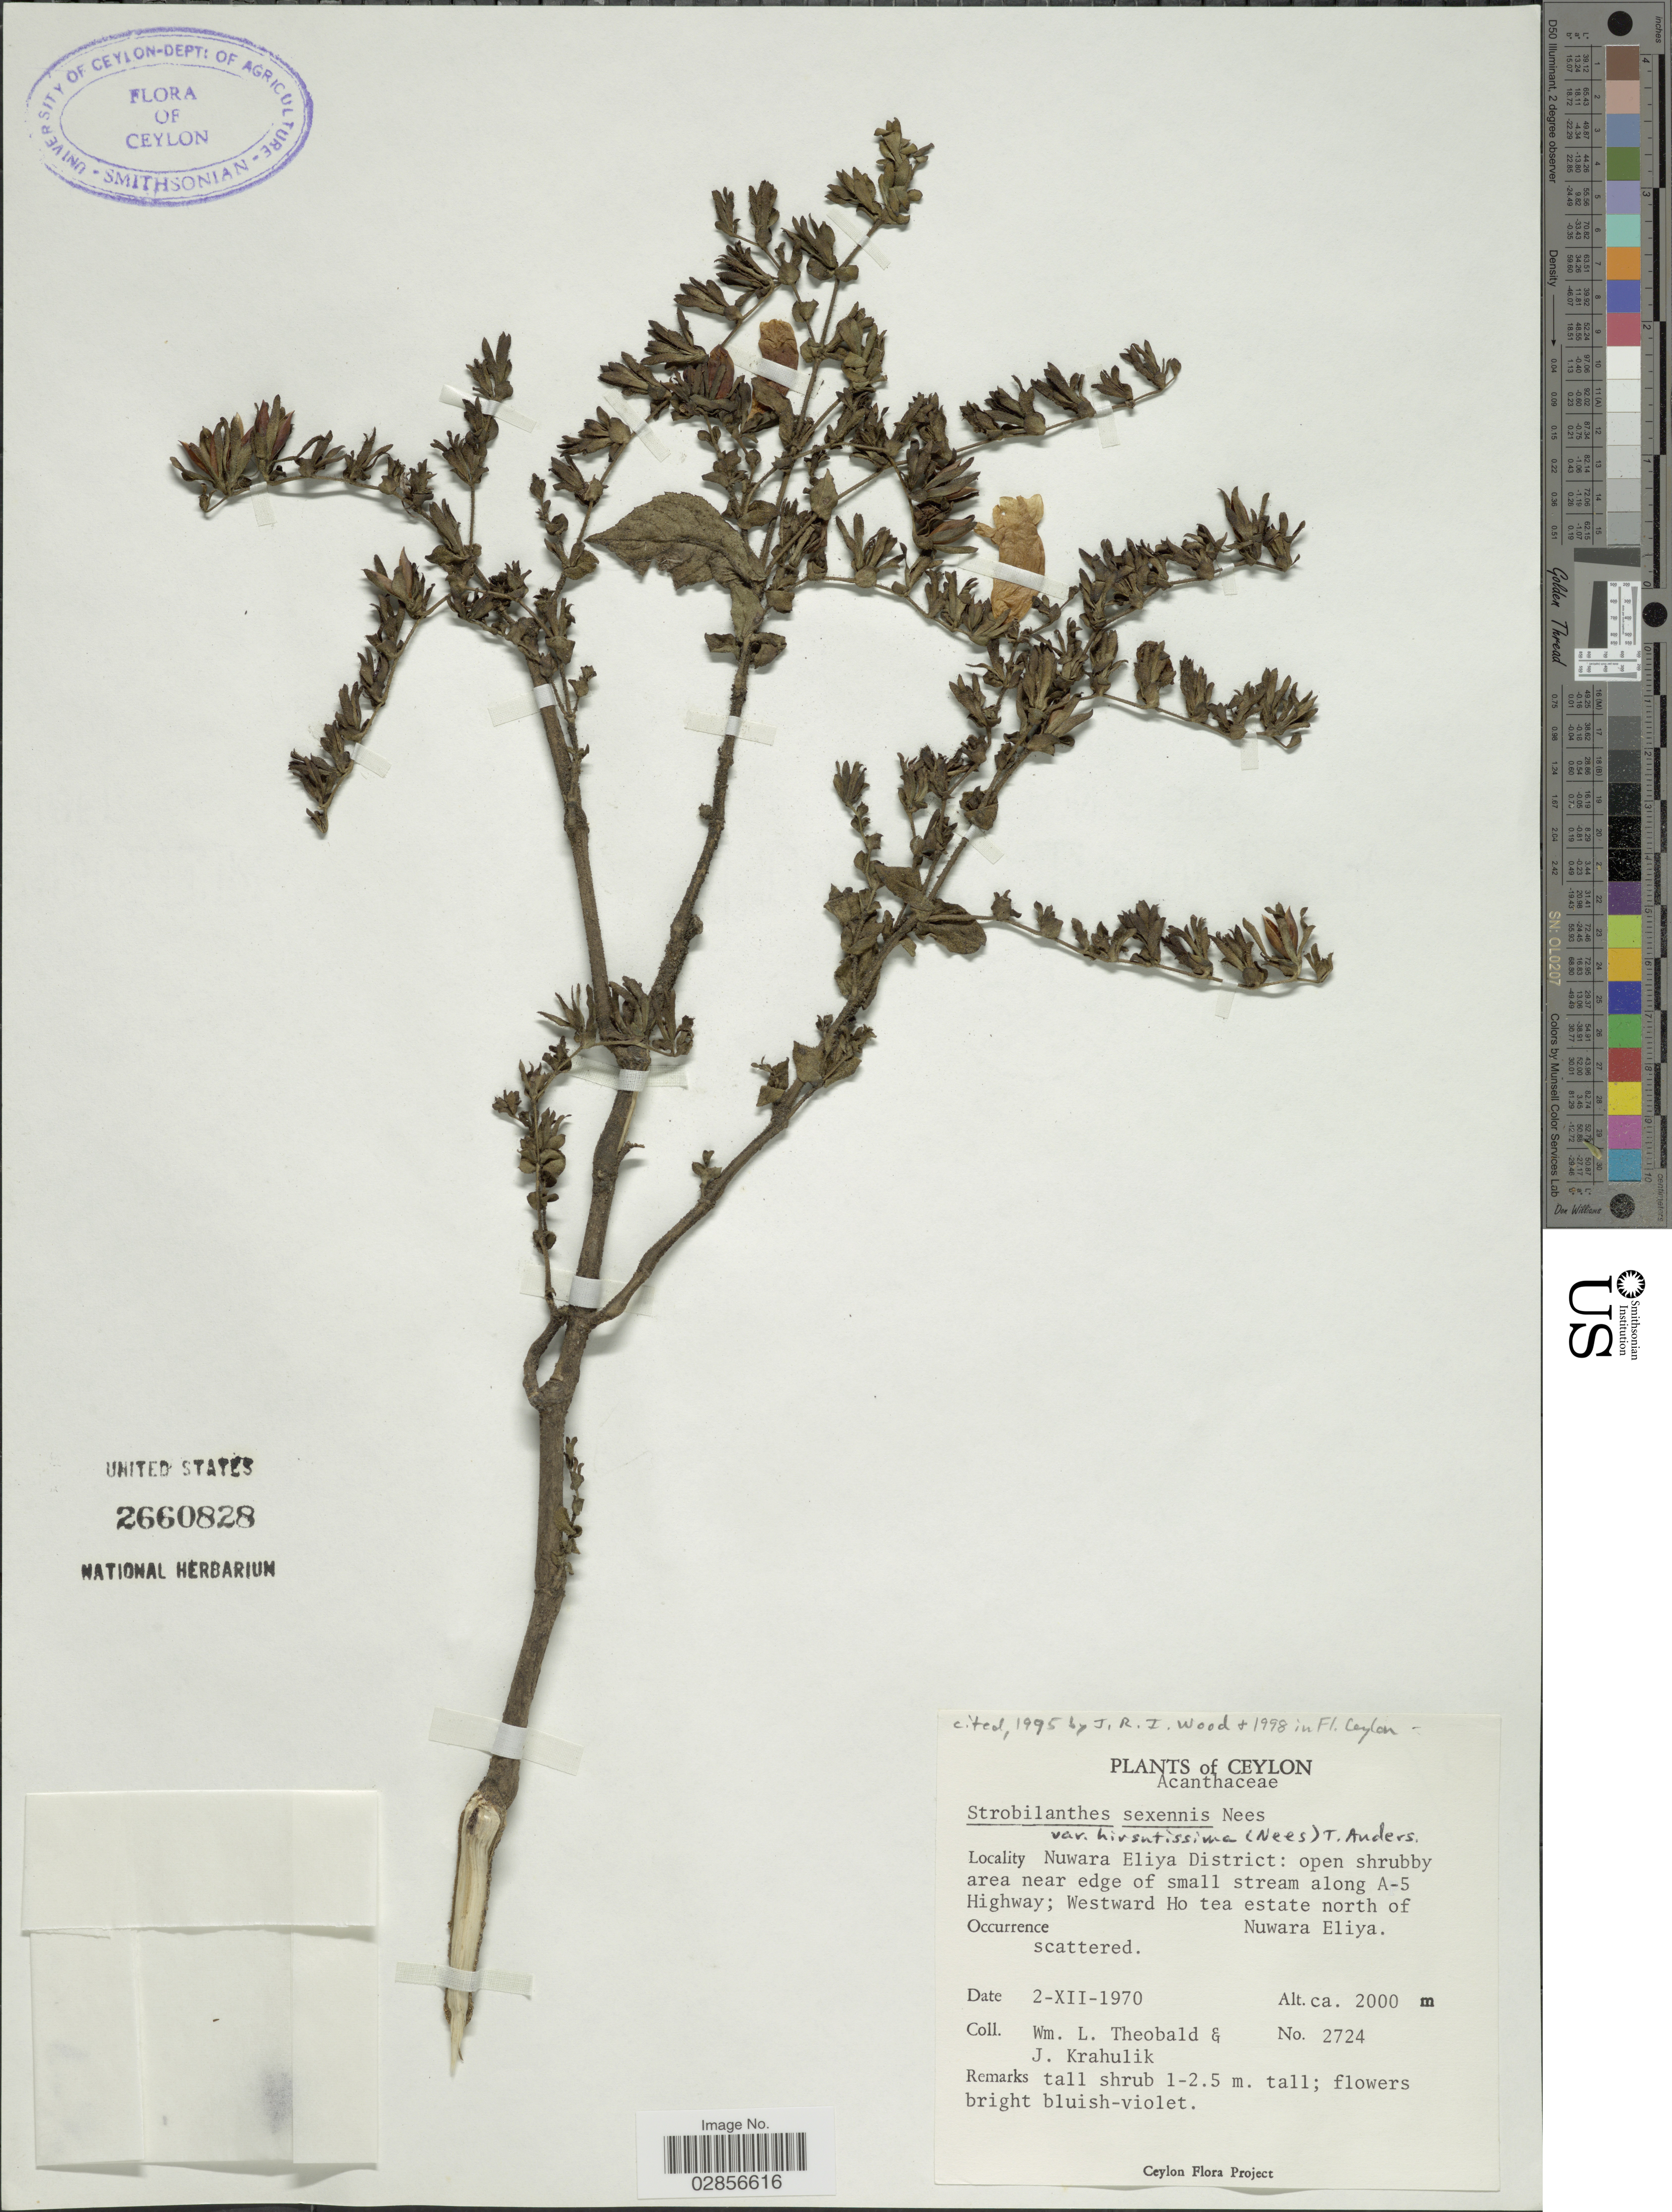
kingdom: Plantae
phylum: Tracheophyta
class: Magnoliopsida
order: Lamiales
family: Acanthaceae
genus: Strobilanthes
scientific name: Strobilanthes sexennis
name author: Bedd.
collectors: W. L. Theobald & J. Krahulik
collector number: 2724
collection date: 1970-12-02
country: Sri Lanka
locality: Ceylon, Nuwara Eliya District: open shrubby area near edge of small stream along A-5 Highway; Westward Ho tea estate north of Nuwara Eliya.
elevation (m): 2000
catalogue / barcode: US 2660828